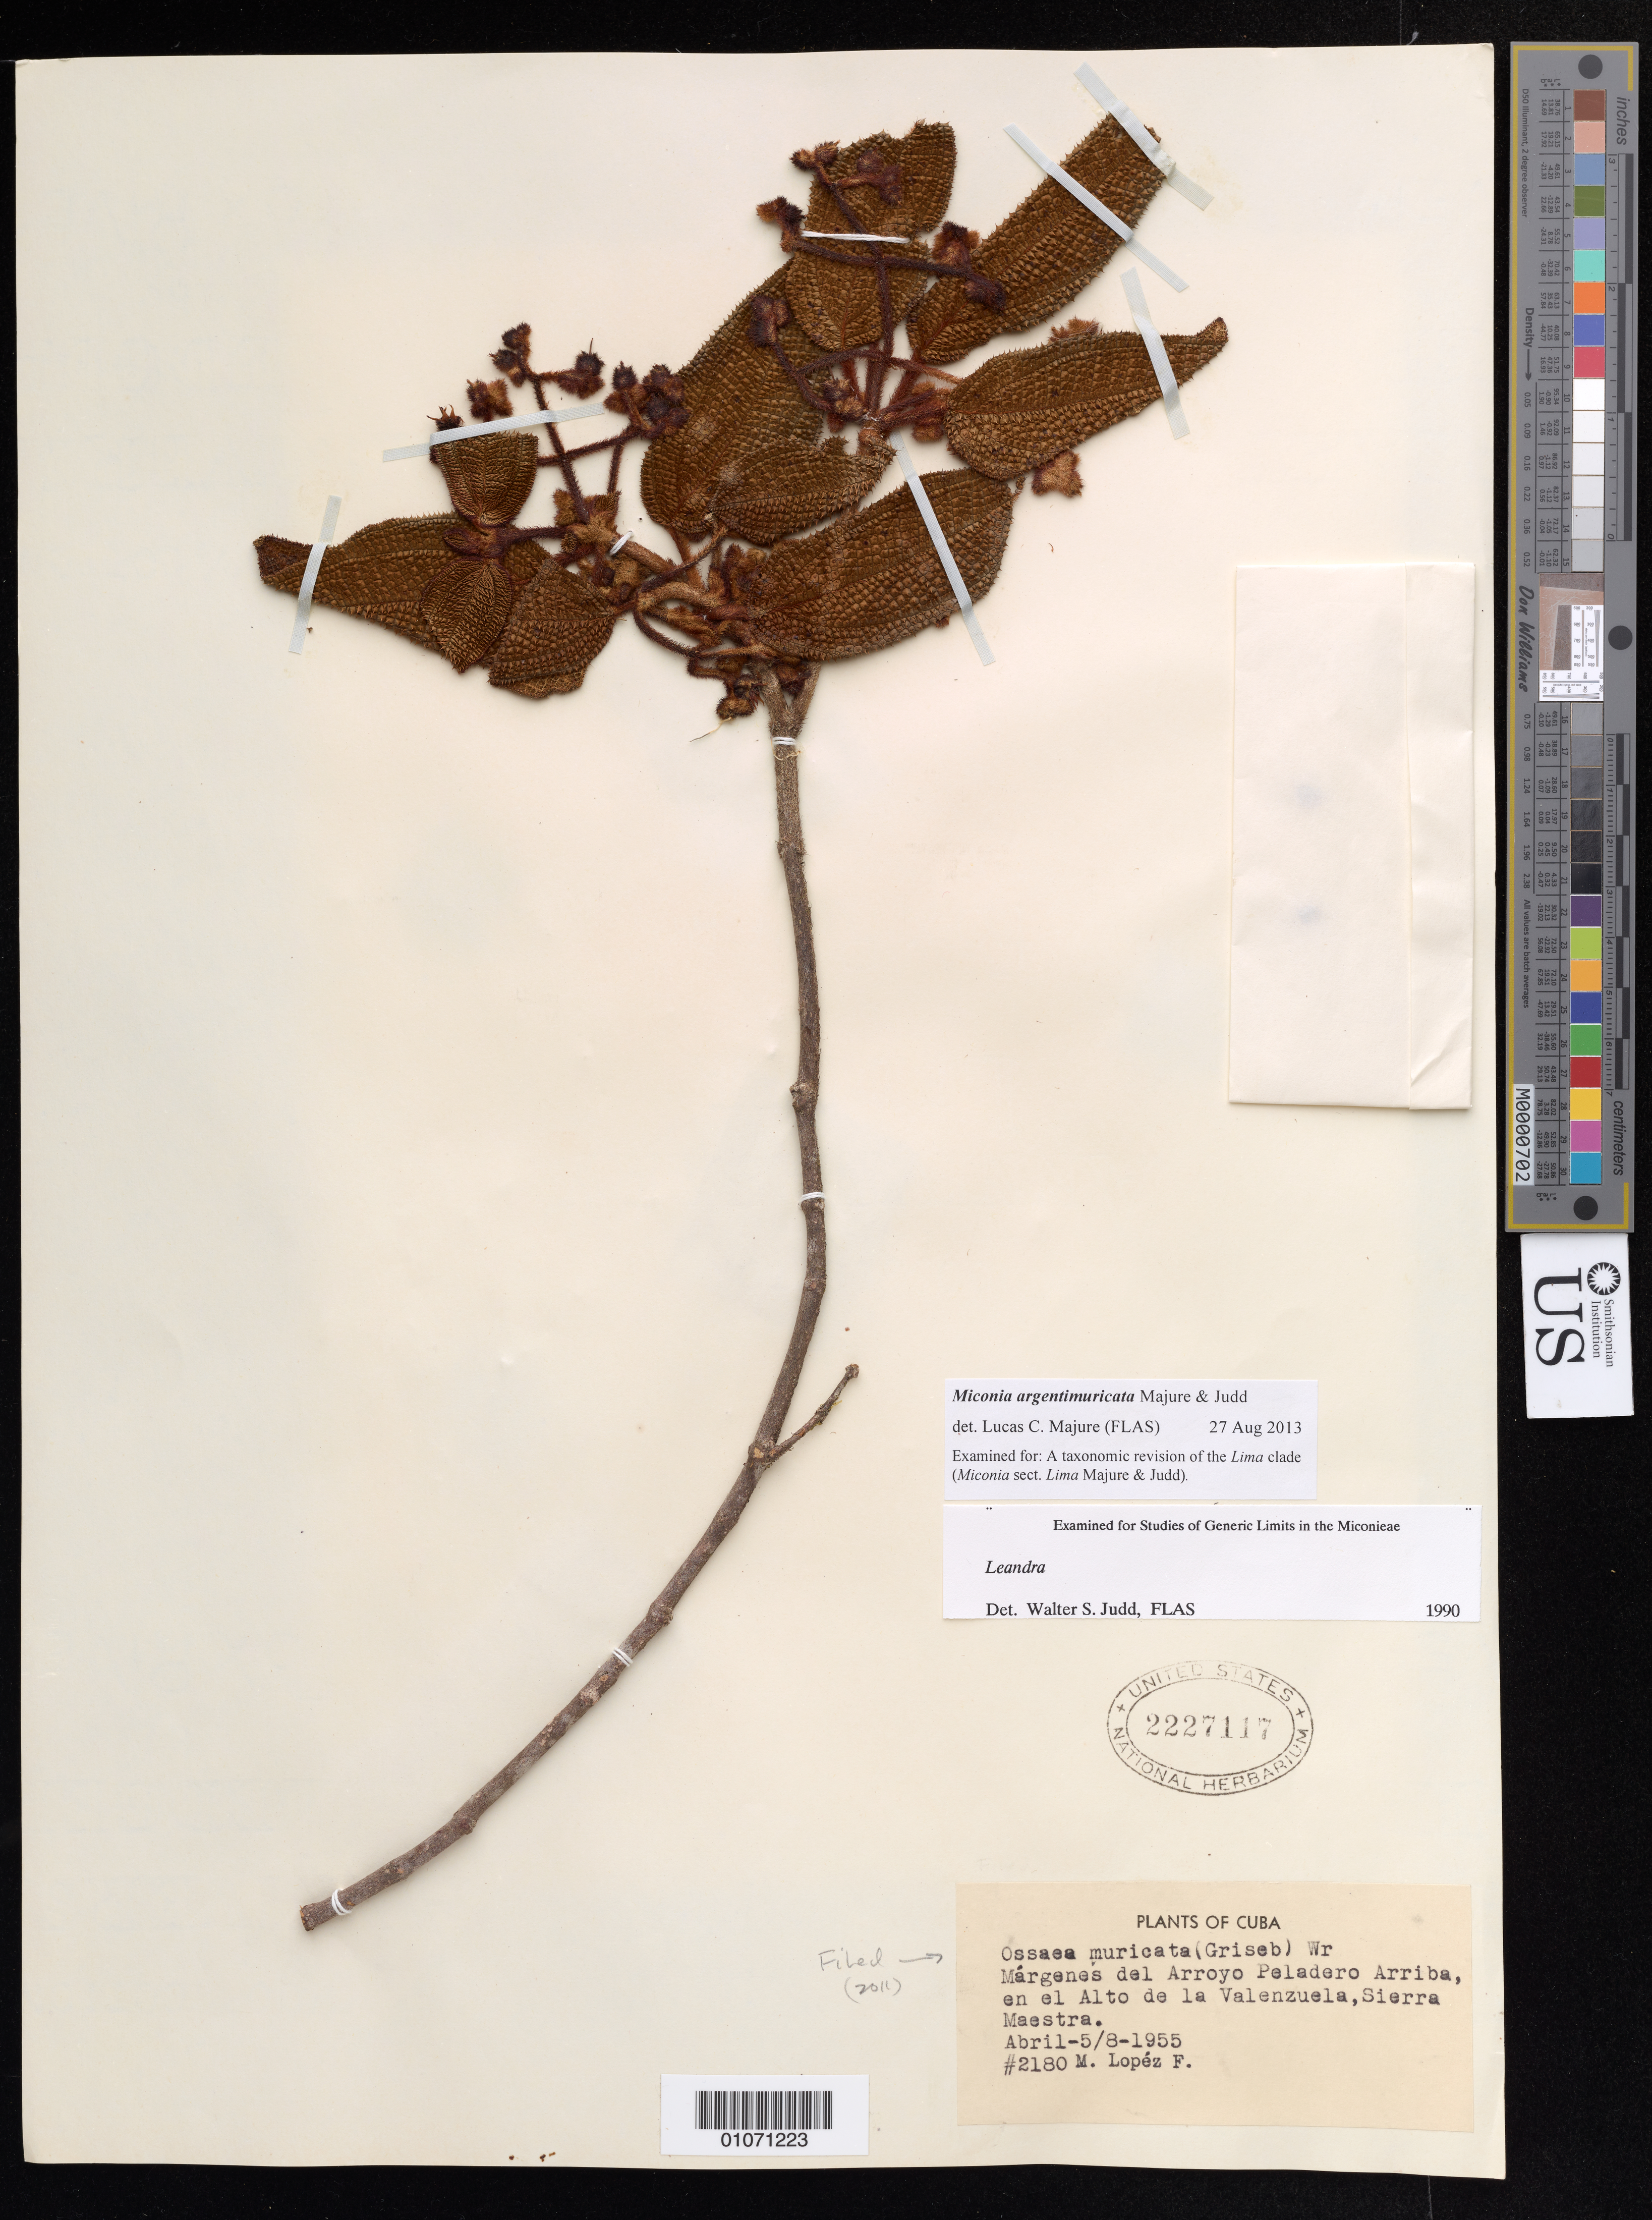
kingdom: Plantae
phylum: Tracheophyta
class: Magnoliopsida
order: Myrtales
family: Melastomataceae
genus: Miconia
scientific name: Miconia argentimuricata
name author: Majure & Judd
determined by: Majure, Lucas C., (FLAS), University of Florida (UNITED STATES)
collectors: M. López Figueiras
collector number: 2180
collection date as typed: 05 Apr 1955 to 08 Apr 1955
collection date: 1955-04-05/1955-04-08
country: Cuba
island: Cuba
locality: Sierra Maestra, Arroyo Peladera Arriba, en el Alto de la Valenzuela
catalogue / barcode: US 2227117